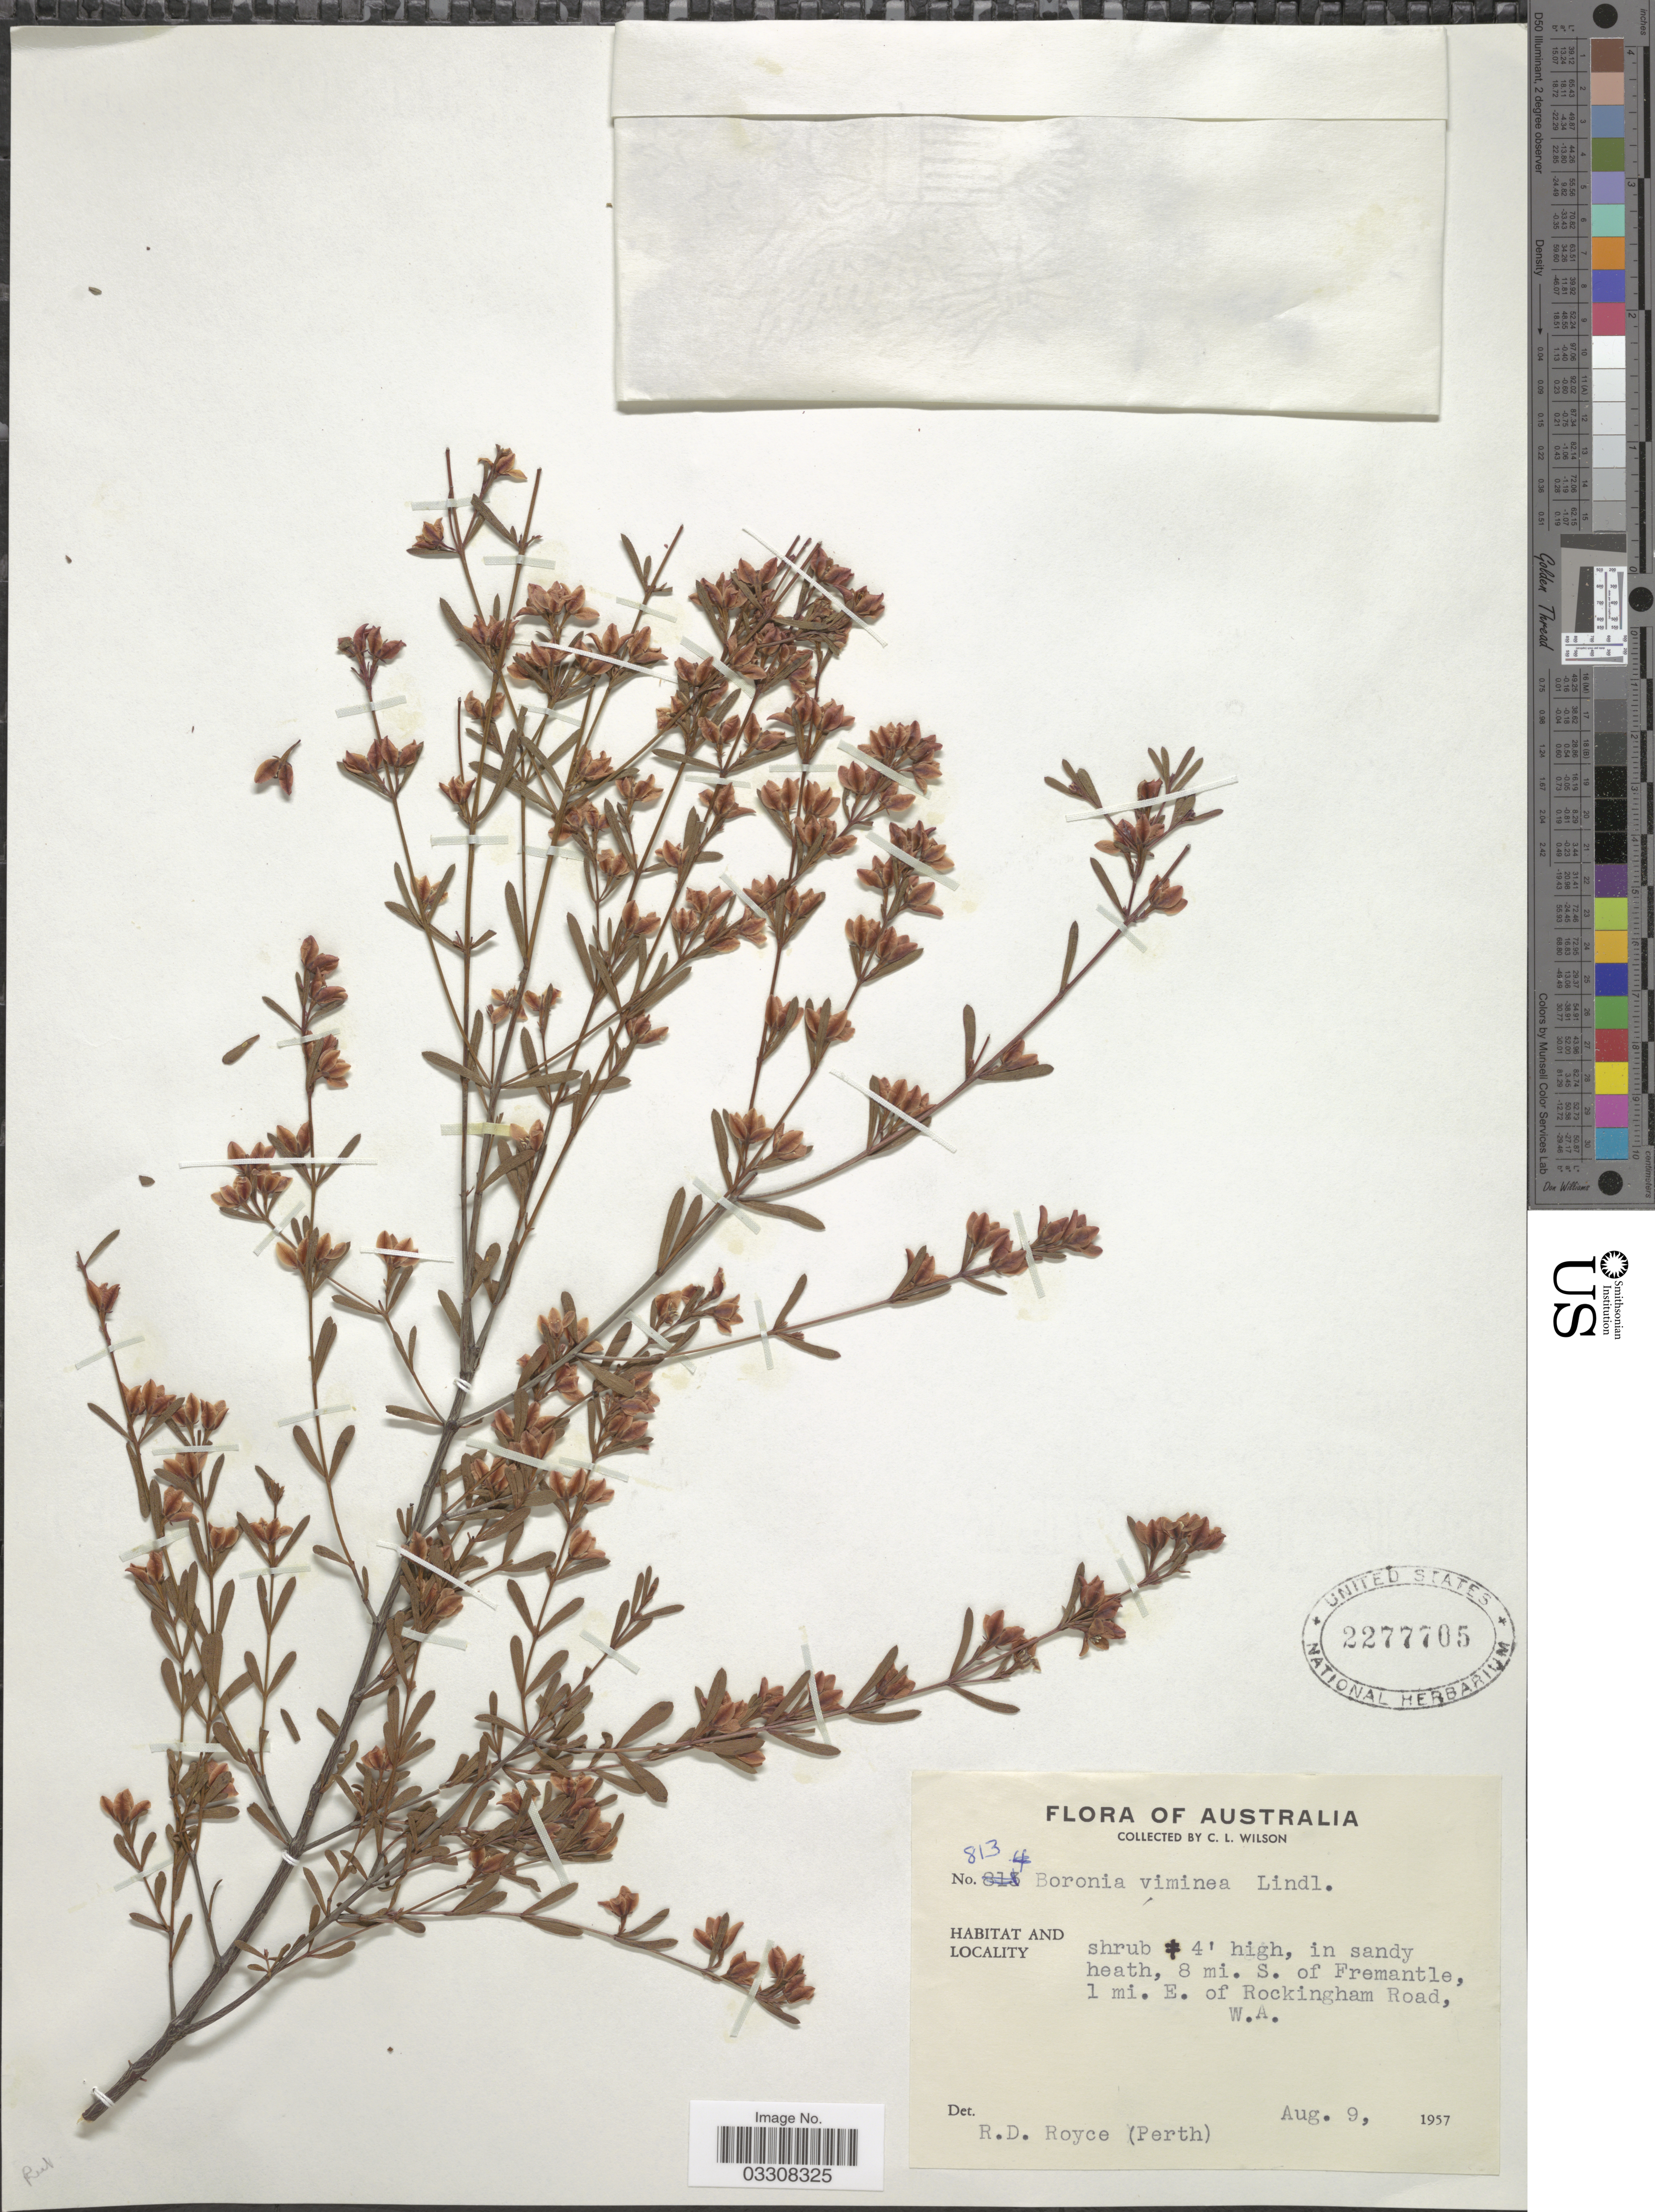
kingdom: Plantae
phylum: Tracheophyta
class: Magnoliopsida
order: Sapindales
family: Rutaceae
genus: Boronia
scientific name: Boronia viminea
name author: Lindl.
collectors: C. L. Wilson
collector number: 813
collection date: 1957-08-09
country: Australia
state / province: Western Australia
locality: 8 mi. S. of Fremantle, 1 mi. E. of Rockingham Road.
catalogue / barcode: US 2277705